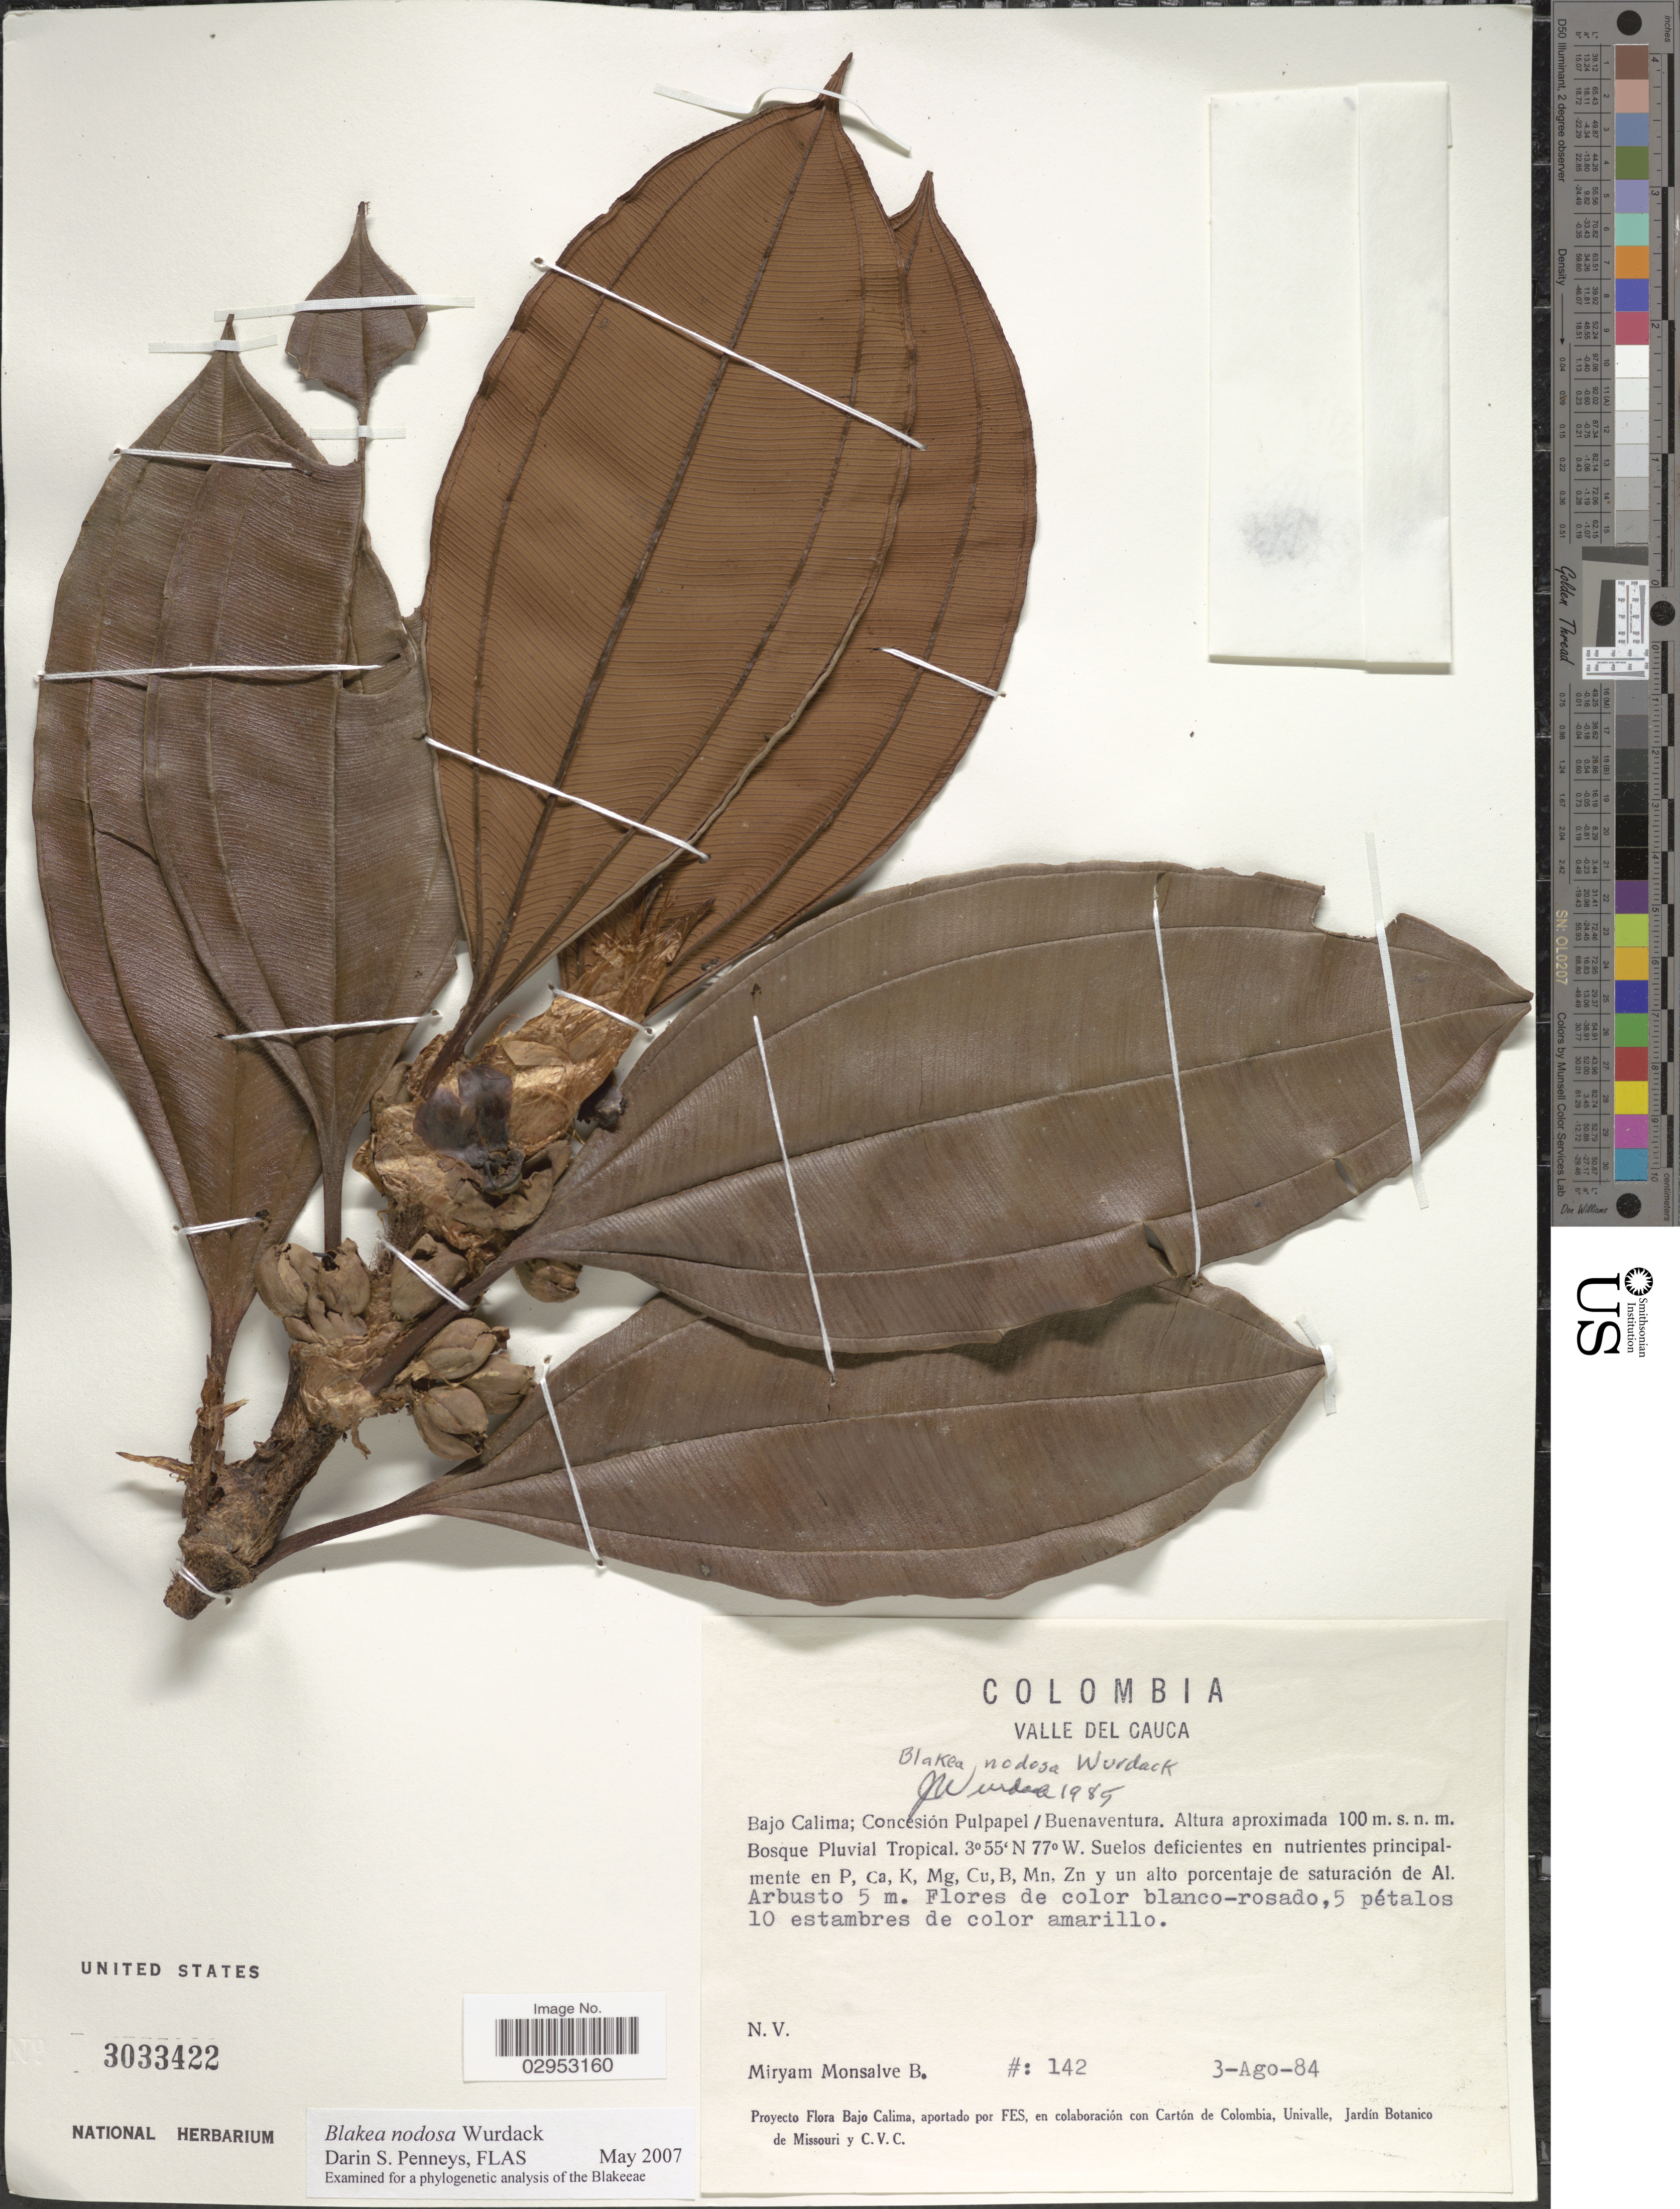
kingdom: Plantae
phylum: Tracheophyta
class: Magnoliopsida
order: Myrtales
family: Melastomataceae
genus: Blakea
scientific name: Blakea nodosa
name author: Wurdack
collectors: M. Monsalve B.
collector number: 142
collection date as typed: Transcribed d/m/y: 3/8/84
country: Colombia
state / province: Valle del Cauca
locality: Bajo Calima; Concesión Pulpapel/ Buenaventura.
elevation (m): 100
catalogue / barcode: US 3033422